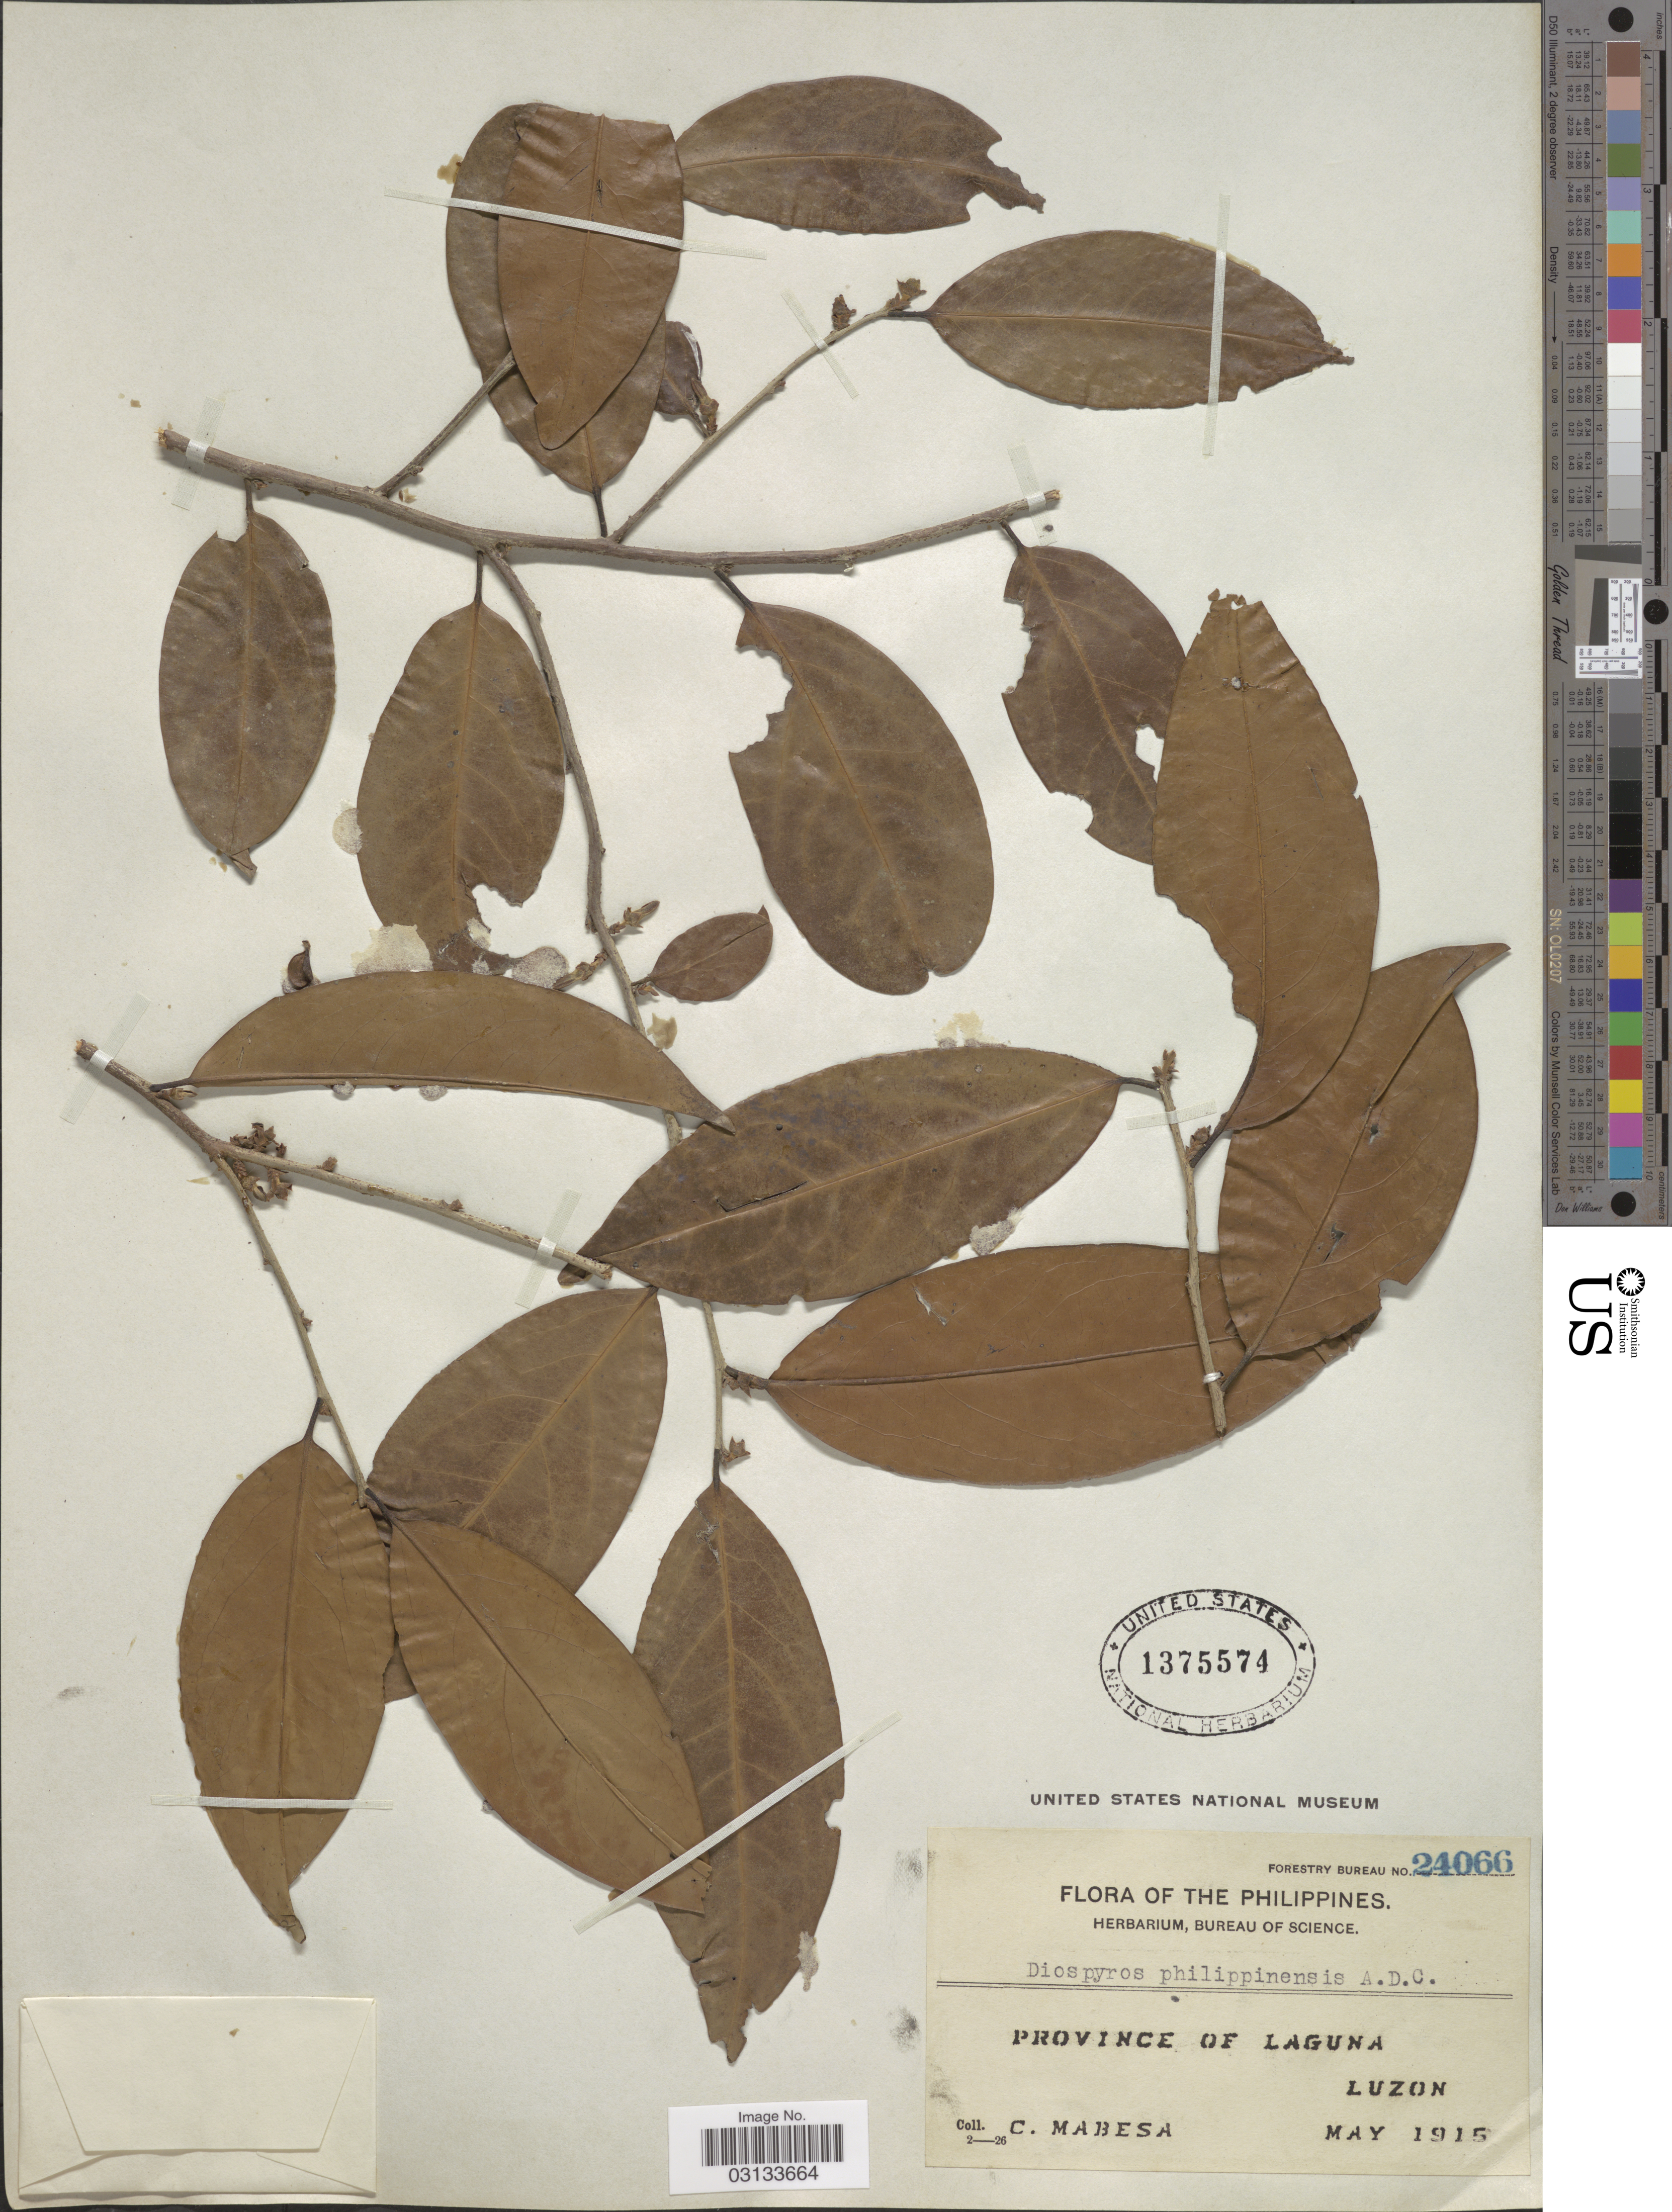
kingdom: Plantae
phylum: Tracheophyta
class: Magnoliopsida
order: Ericales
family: Ebenaceae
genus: Diospyros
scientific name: Diospyros philippinensis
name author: A. DC.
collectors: C. Mabesa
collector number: Forestry Bureau 24066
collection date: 1915-05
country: Philippines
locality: Province of Laguna. Luzon.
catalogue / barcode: US 1375574